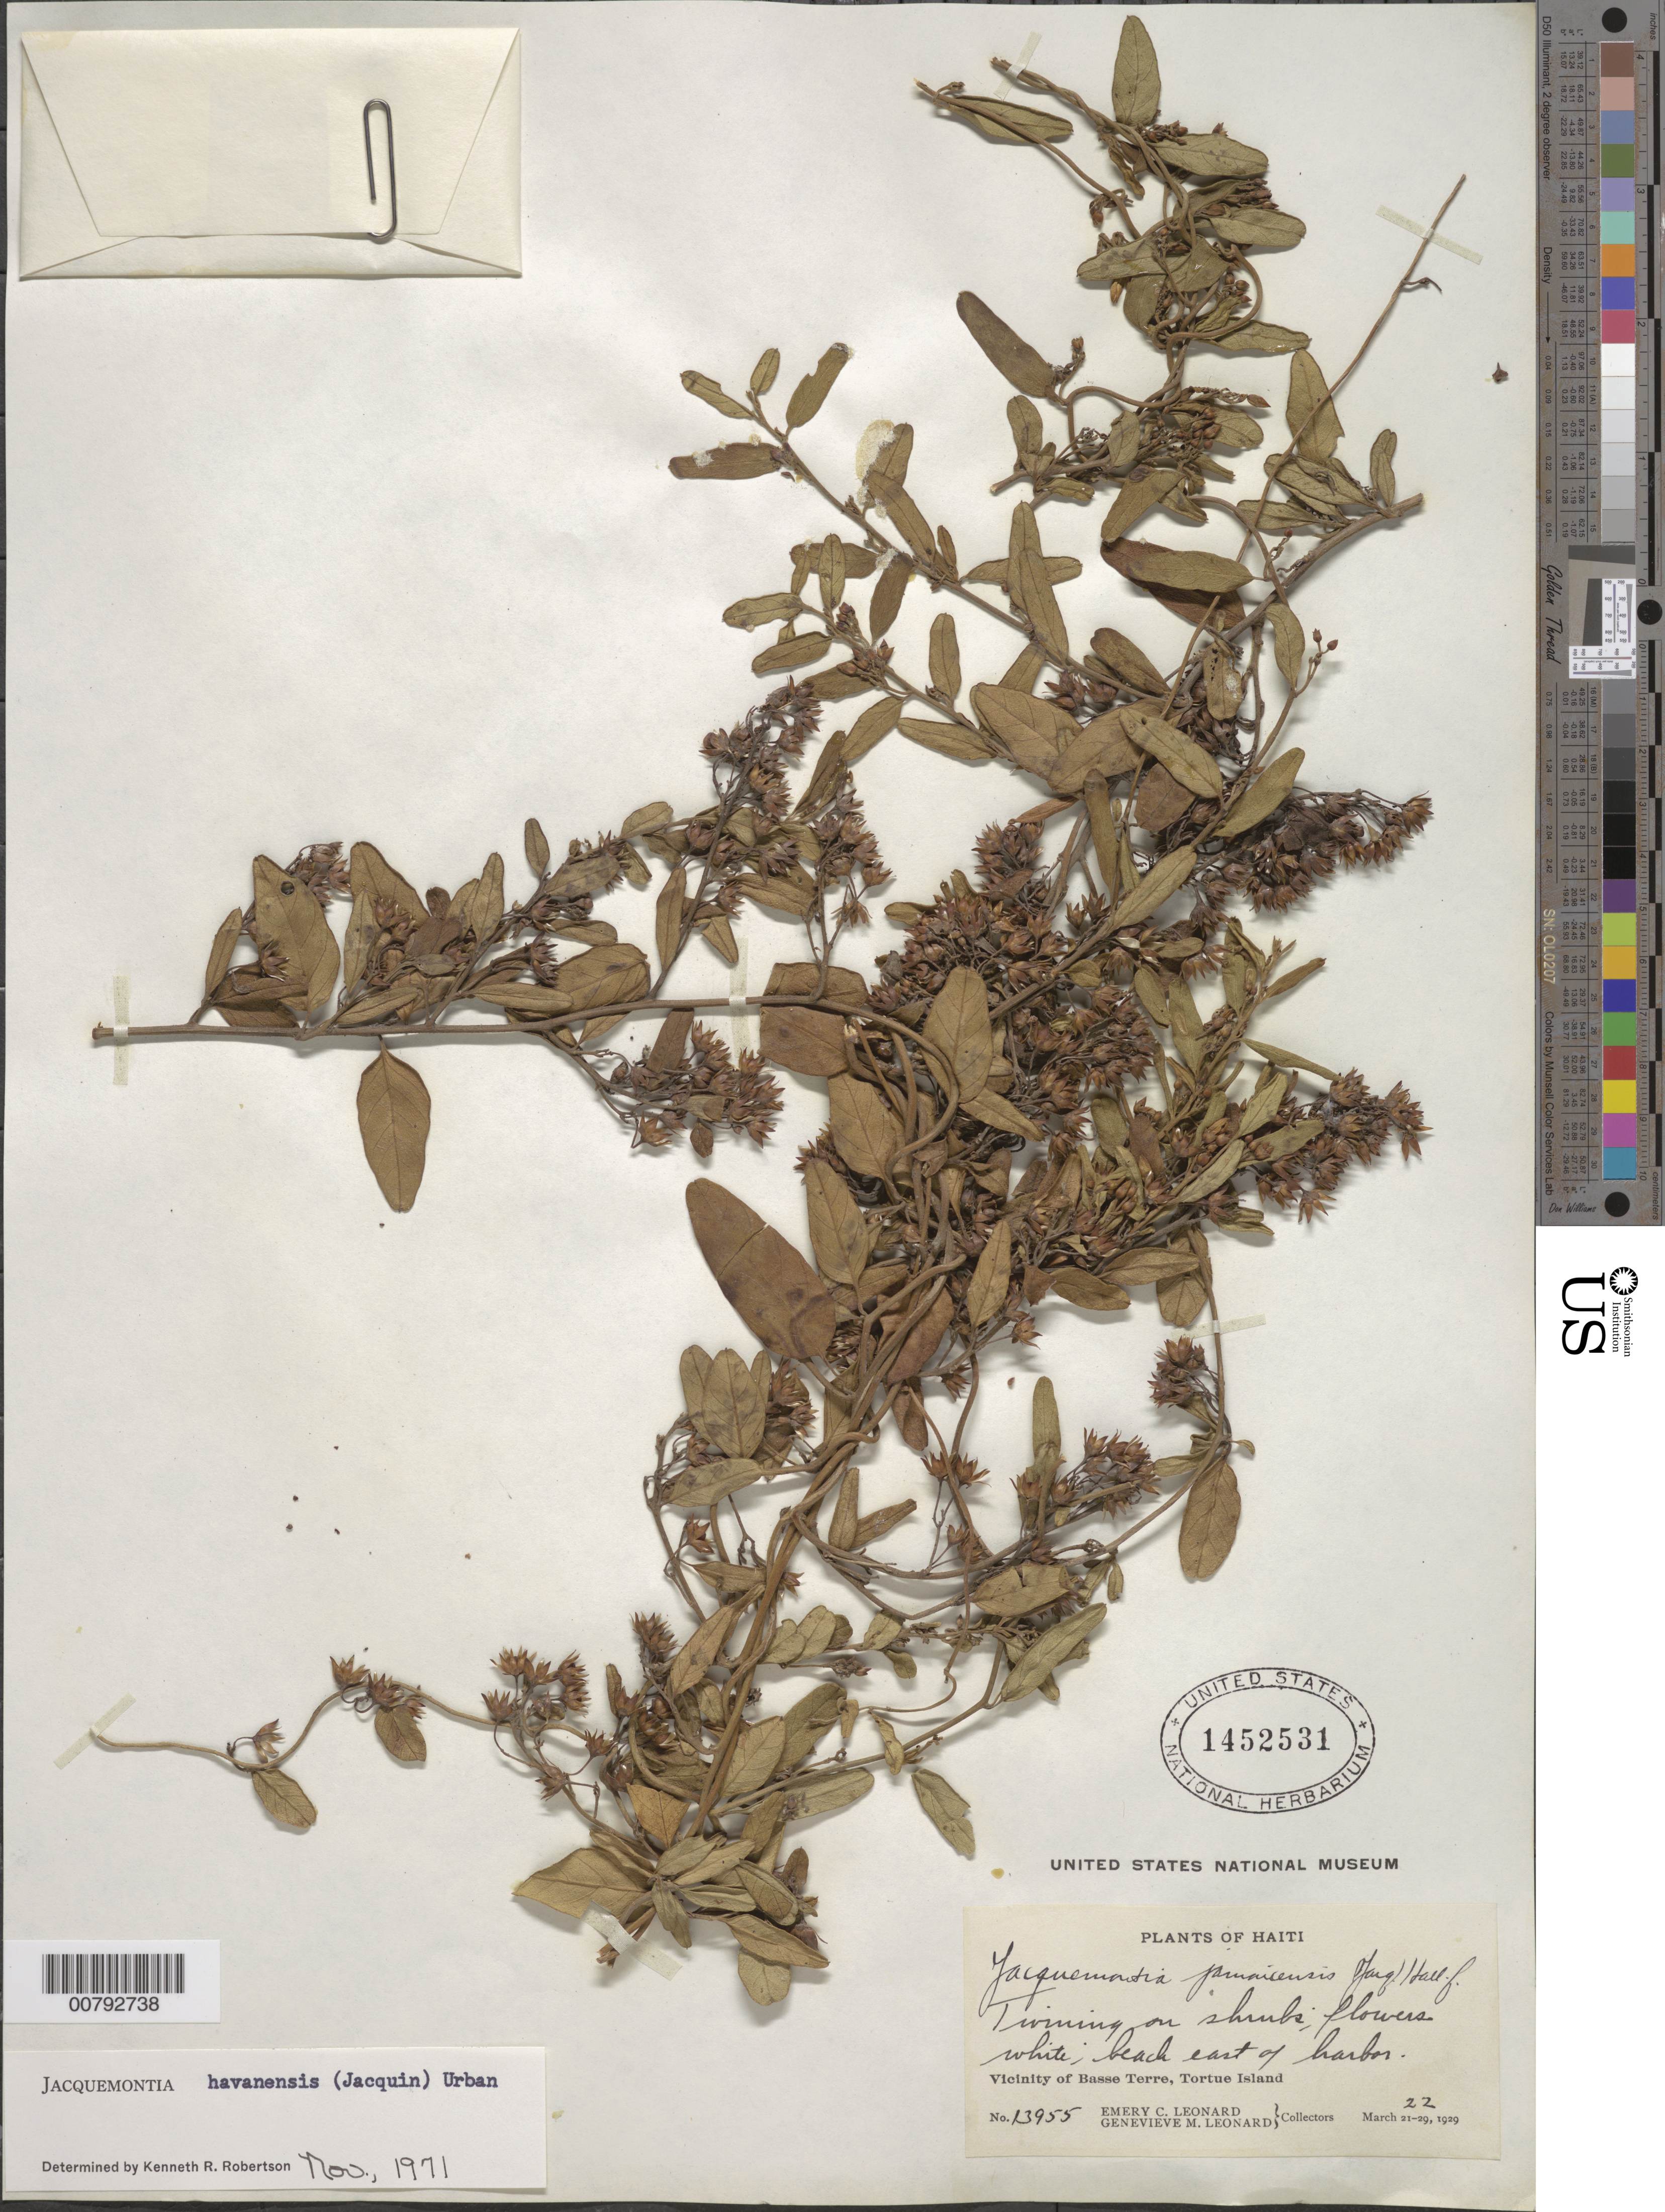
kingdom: Plantae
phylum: Tracheophyta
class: Magnoliopsida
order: Solanales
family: Convolvulaceae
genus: Jacquemontia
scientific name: Jacquemontia havanensis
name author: (Jacq.) Urb.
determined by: Robertson, K. R.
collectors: E. C. Leonard & G. M. Leonard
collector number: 13955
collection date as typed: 22 Mar 1929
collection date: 1929-03-22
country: Haiti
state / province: Nord-Óuest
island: Île de la Tortue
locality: Tortue Island, vicinity of Basse Terre, east of harbor.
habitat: Beach.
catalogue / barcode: US 1452531